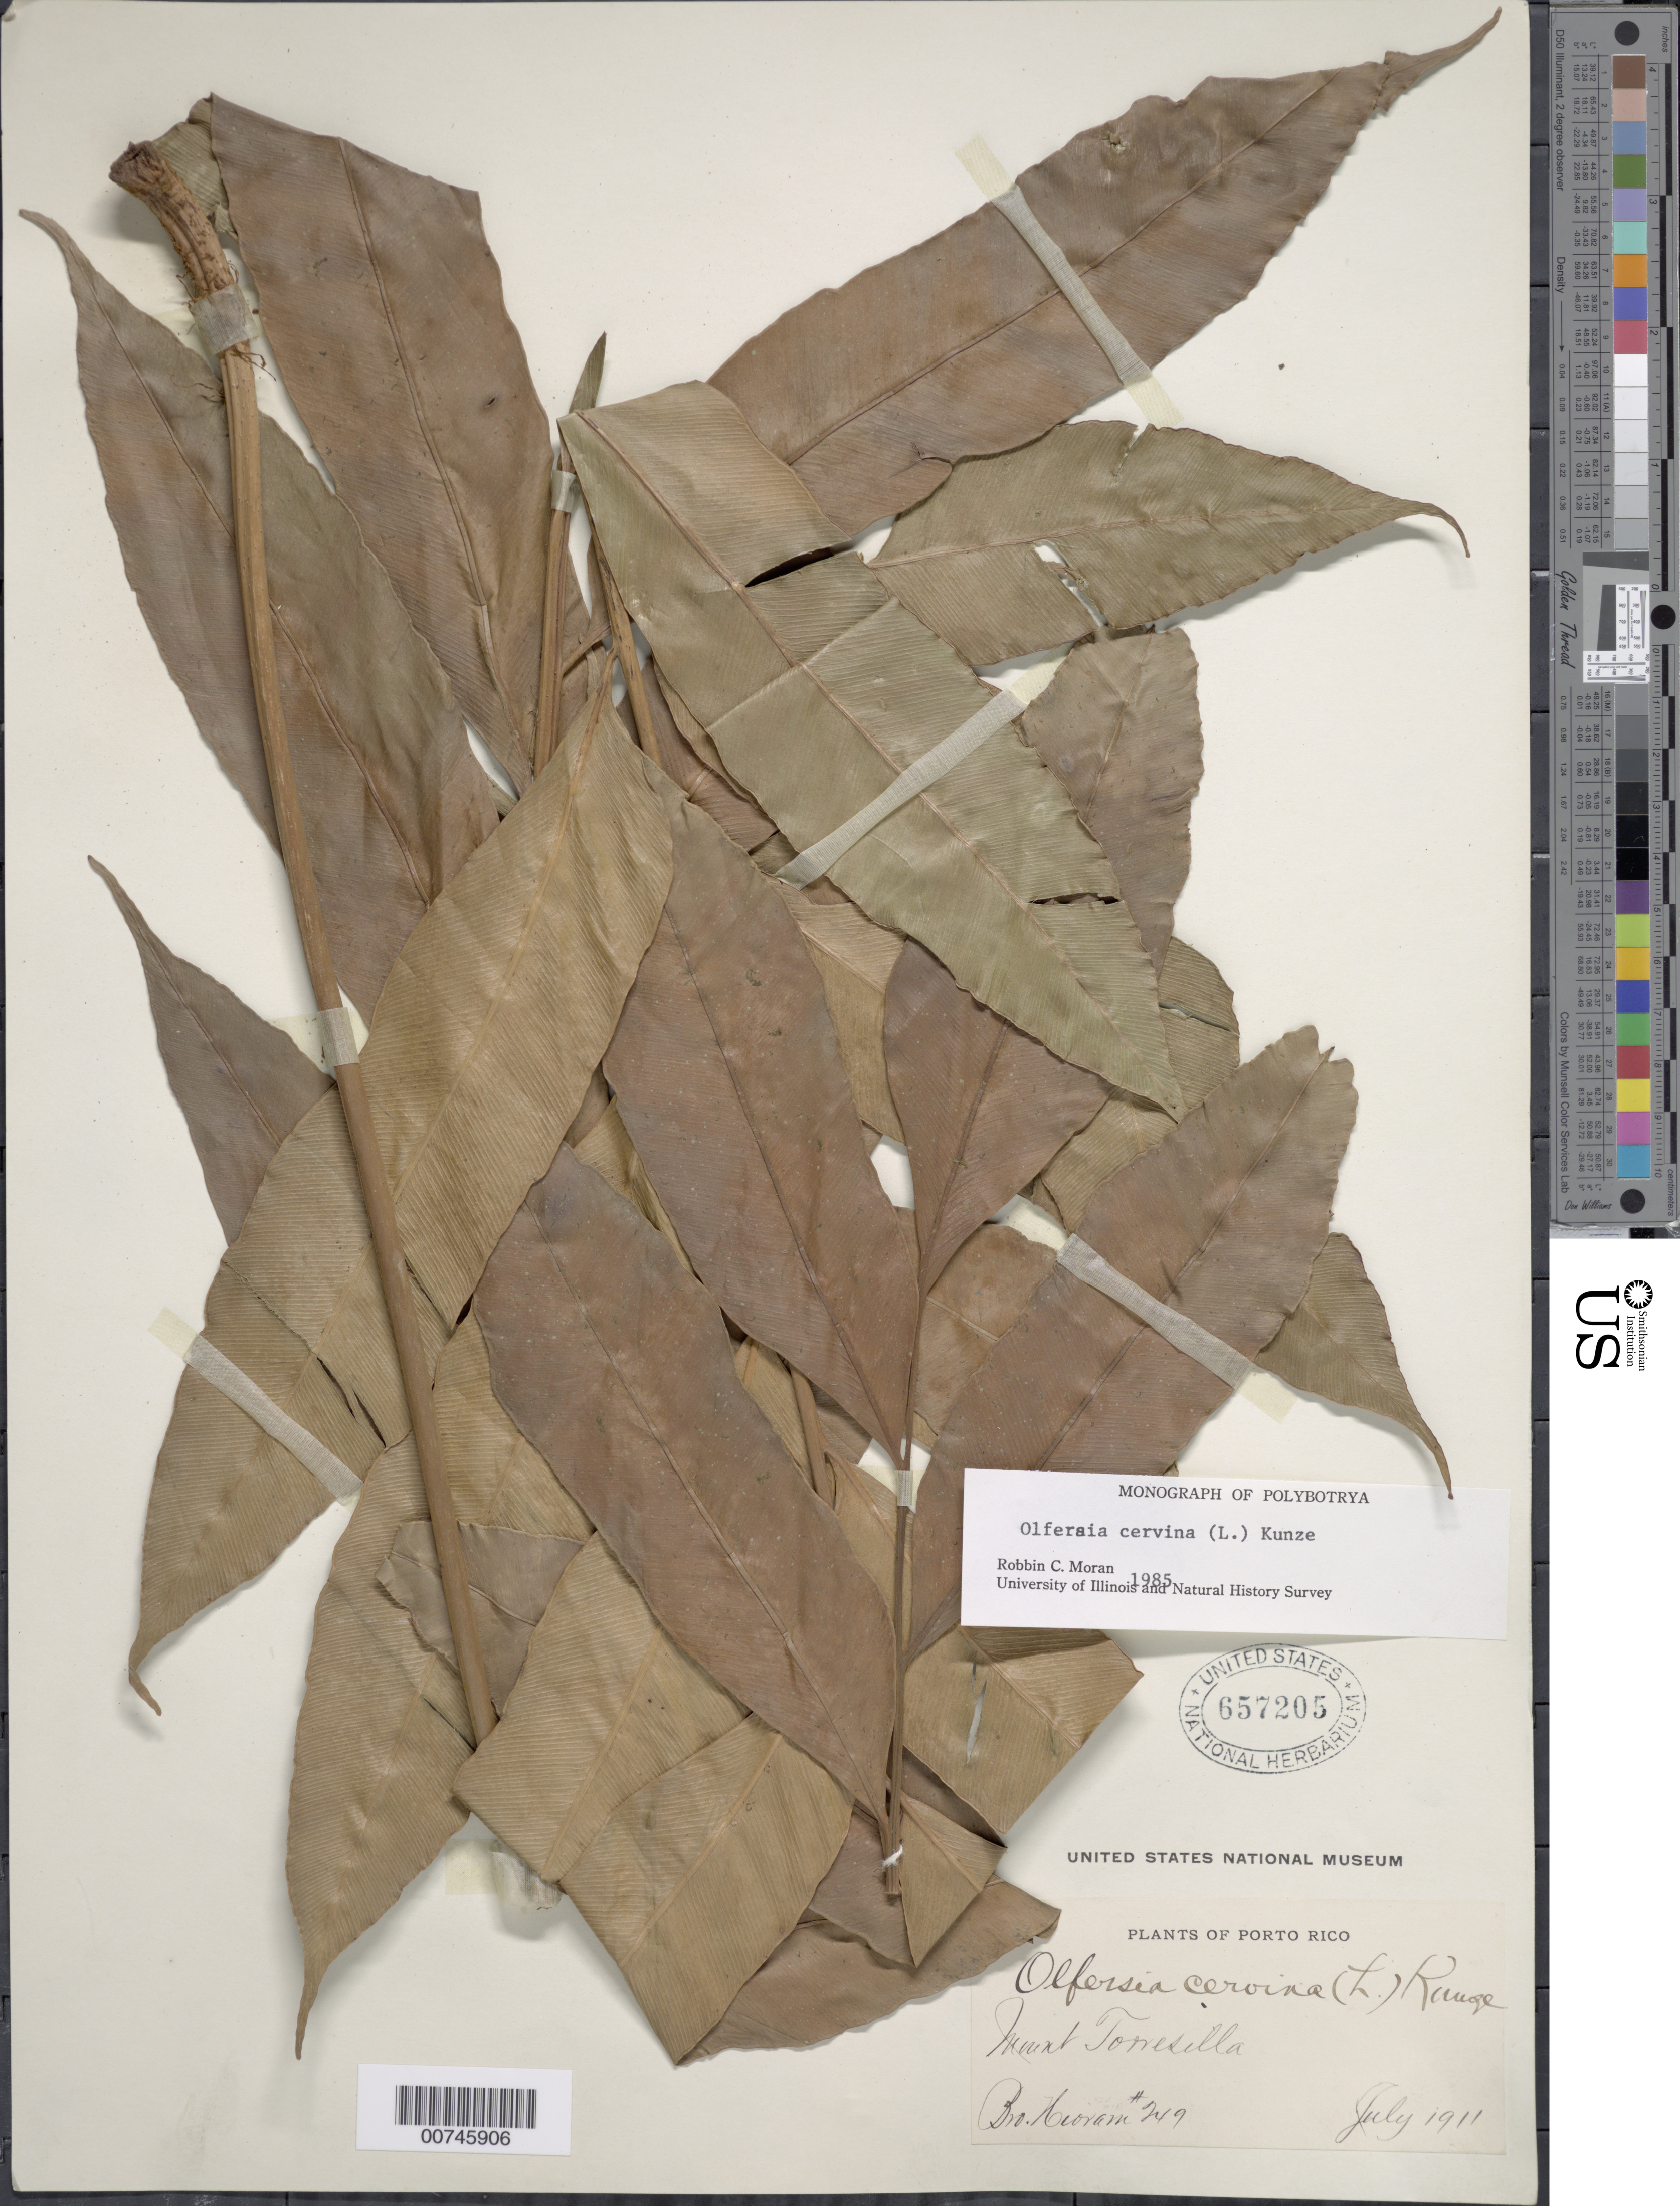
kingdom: Plantae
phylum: Tracheophyta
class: Polypodiopsida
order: Polypodiales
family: Dryopteridaceae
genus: Olfersia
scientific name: Olfersia cervina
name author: (L.) Kunze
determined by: Moran, R. C.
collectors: Bro. Hioram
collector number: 249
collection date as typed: Jul 1911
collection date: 1911-07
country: Puerto Rico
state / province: Barranquitas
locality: Mount Torresilla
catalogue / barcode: US 657205